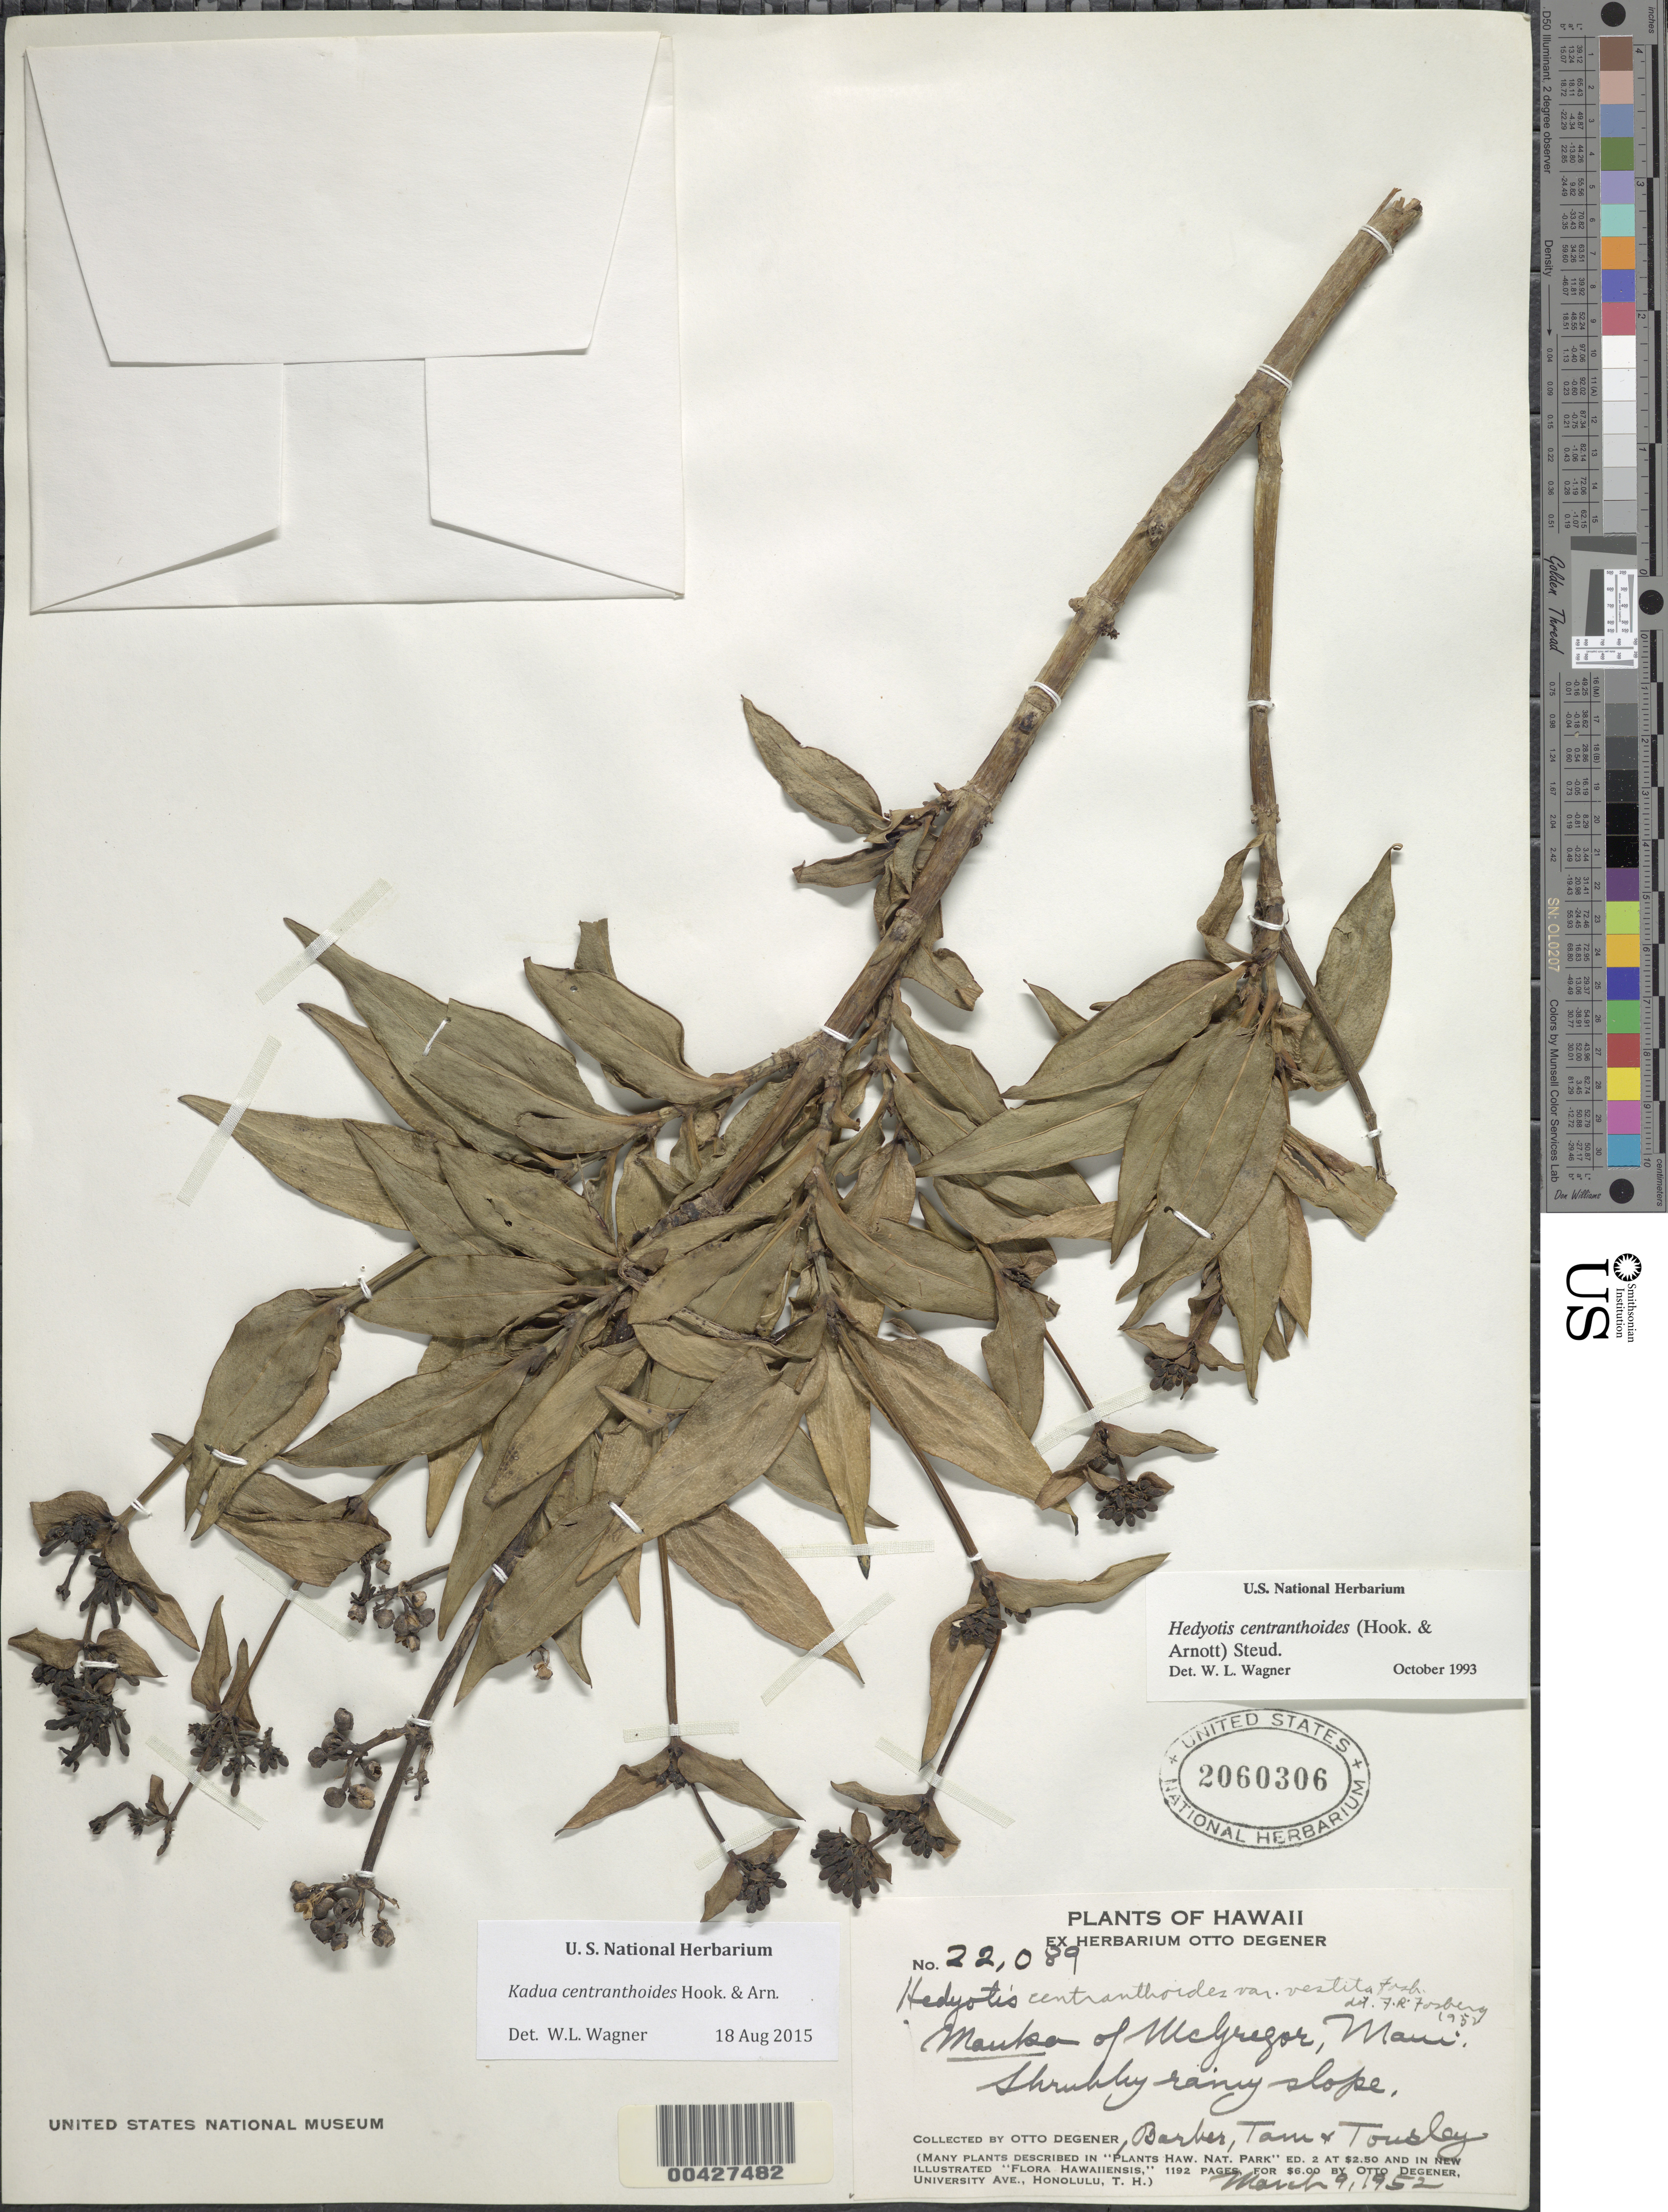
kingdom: Plantae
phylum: Tracheophyta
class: Magnoliopsida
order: Gentianales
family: Rubiaceae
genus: Kadua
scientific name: Kadua centranthoides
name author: Hook. & Arn.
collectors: O. Degener, Barber, Tam & -. Tousley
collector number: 22089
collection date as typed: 9 Mar 1952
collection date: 1952-03-09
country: United States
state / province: Hawaii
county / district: Maui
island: Maui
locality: mauka of McGregor.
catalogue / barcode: US 2060306